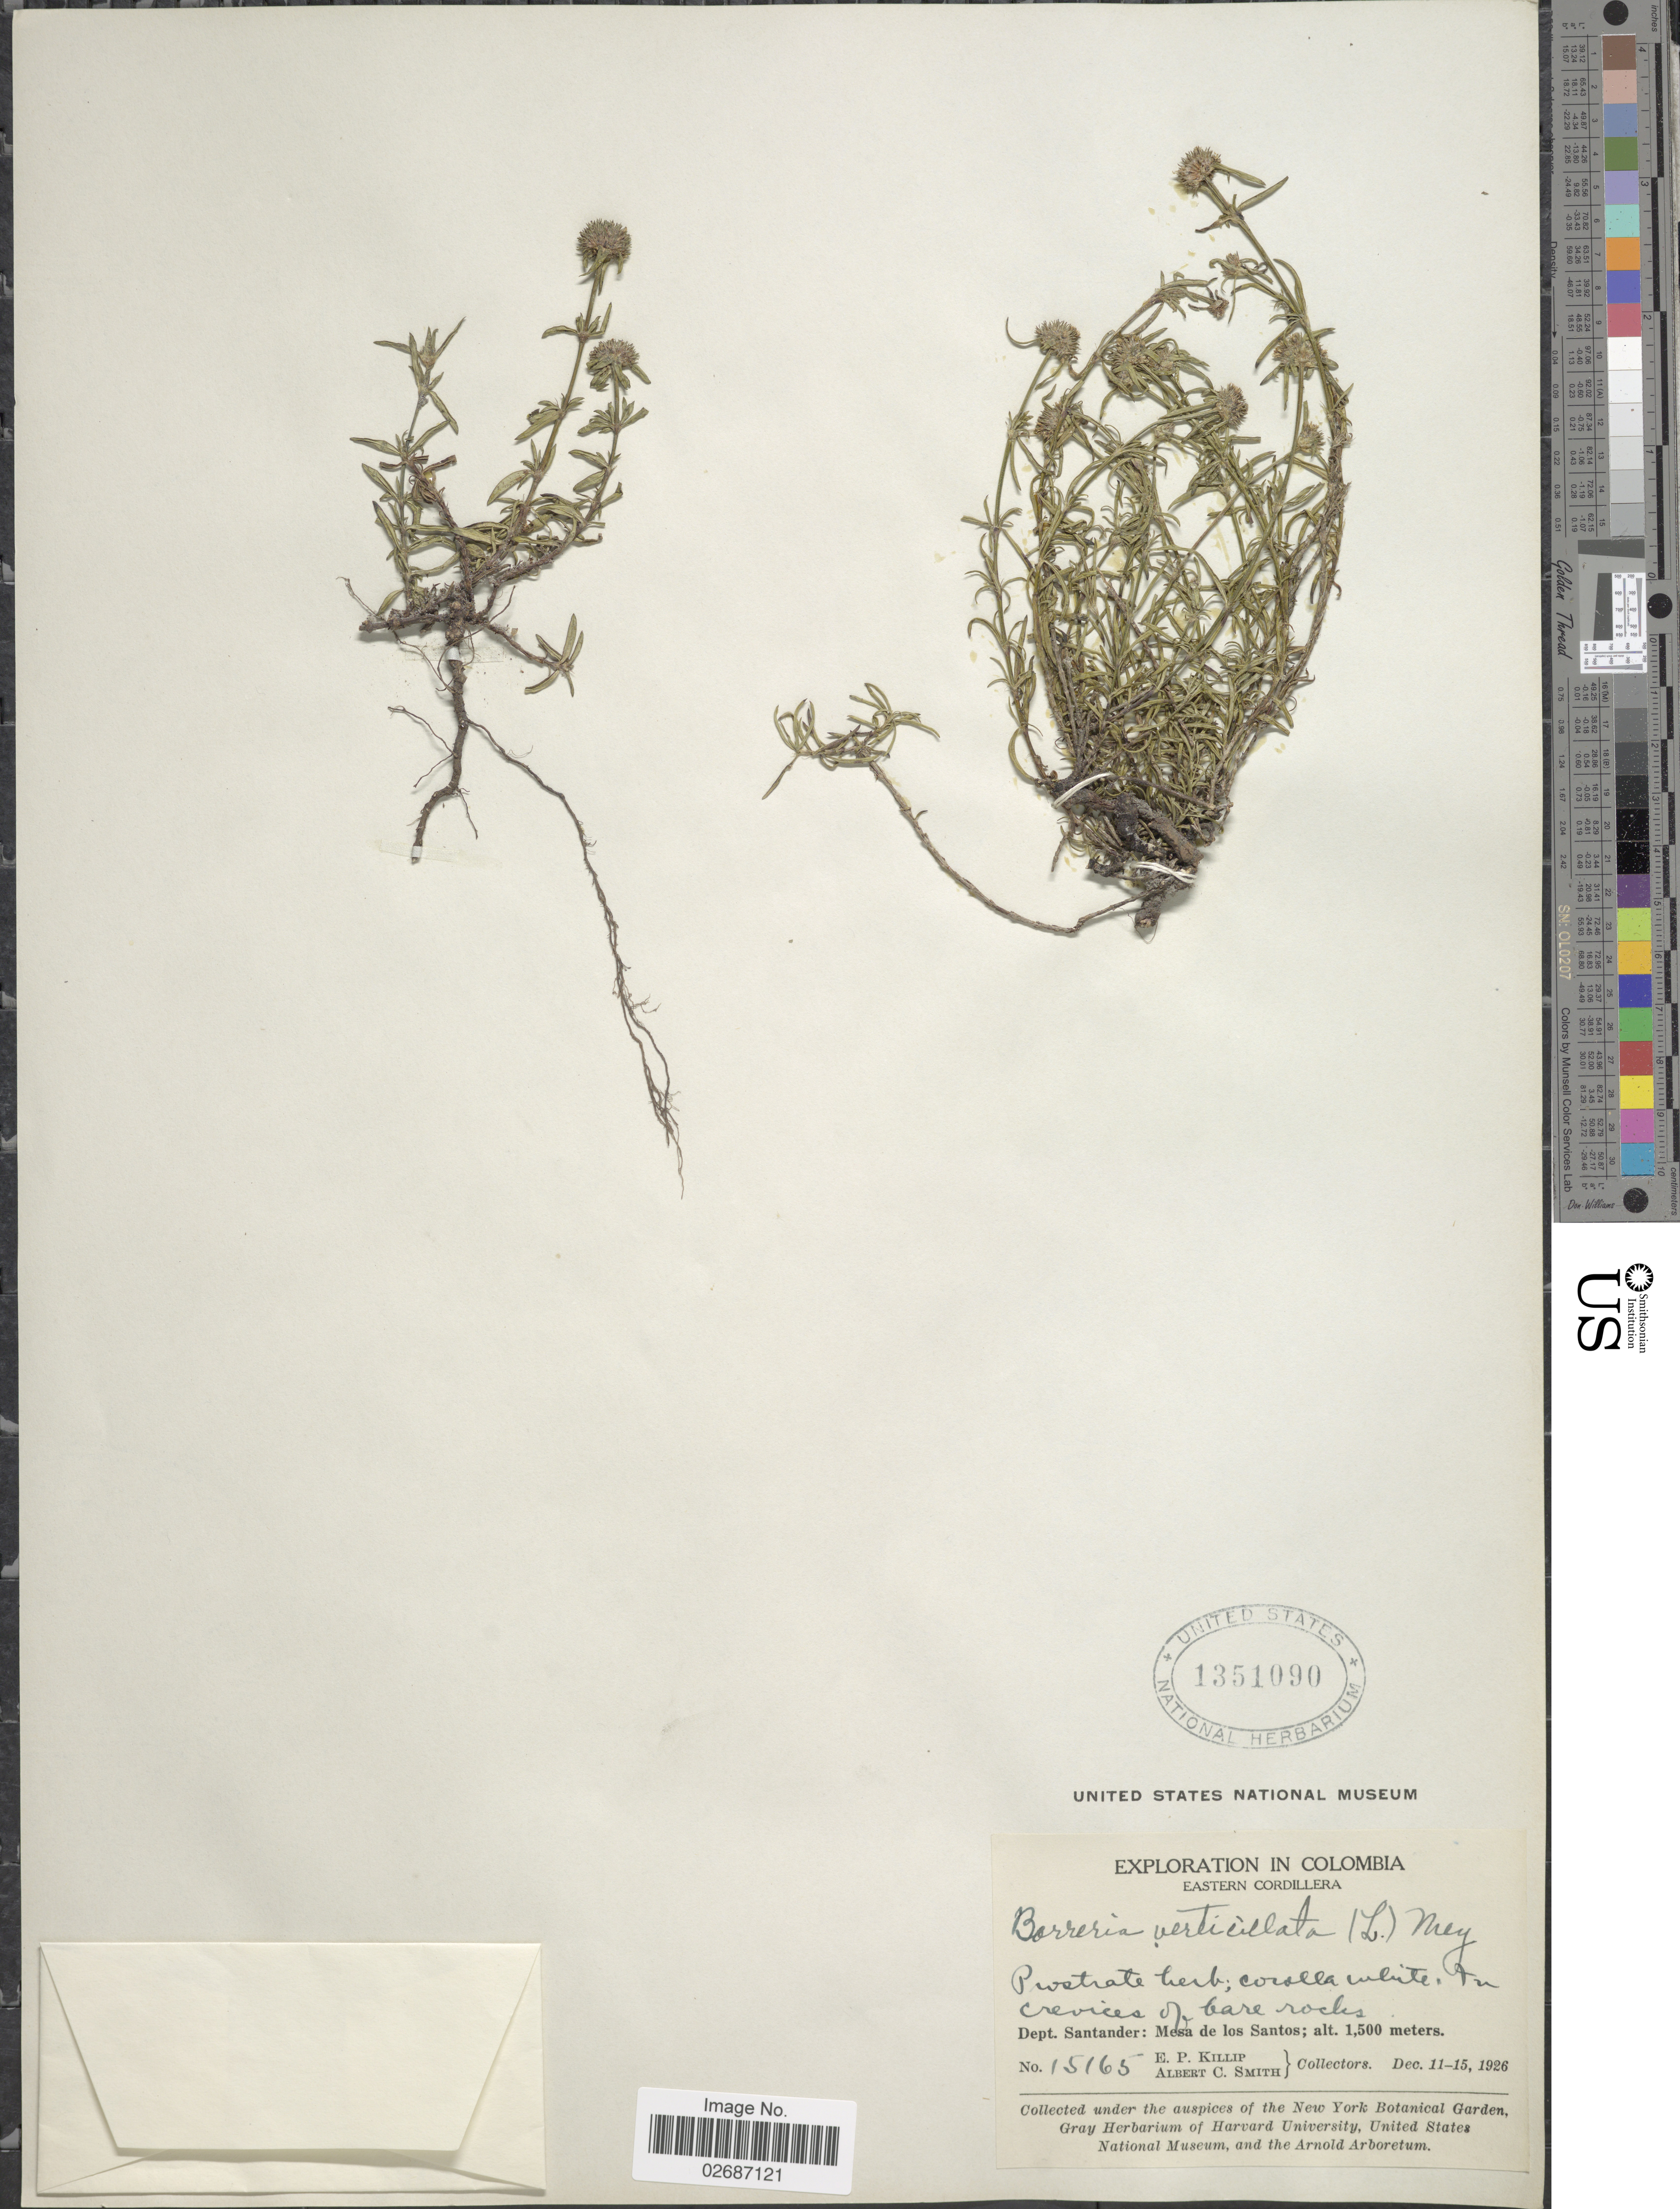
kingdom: Plantae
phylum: Tracheophyta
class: Magnoliopsida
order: Gentianales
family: Rubiaceae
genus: Borreria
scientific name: Borreria verticillata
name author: (L.) G. Mey.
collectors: E. P. Killip & A. C. Smith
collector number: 15165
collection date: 1926-12-11/1926-12-15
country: Colombia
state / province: Santander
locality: Eastern Cordillera, Crevices of bare rocks, Mesa de los Santos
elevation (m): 1500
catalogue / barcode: US 1351090